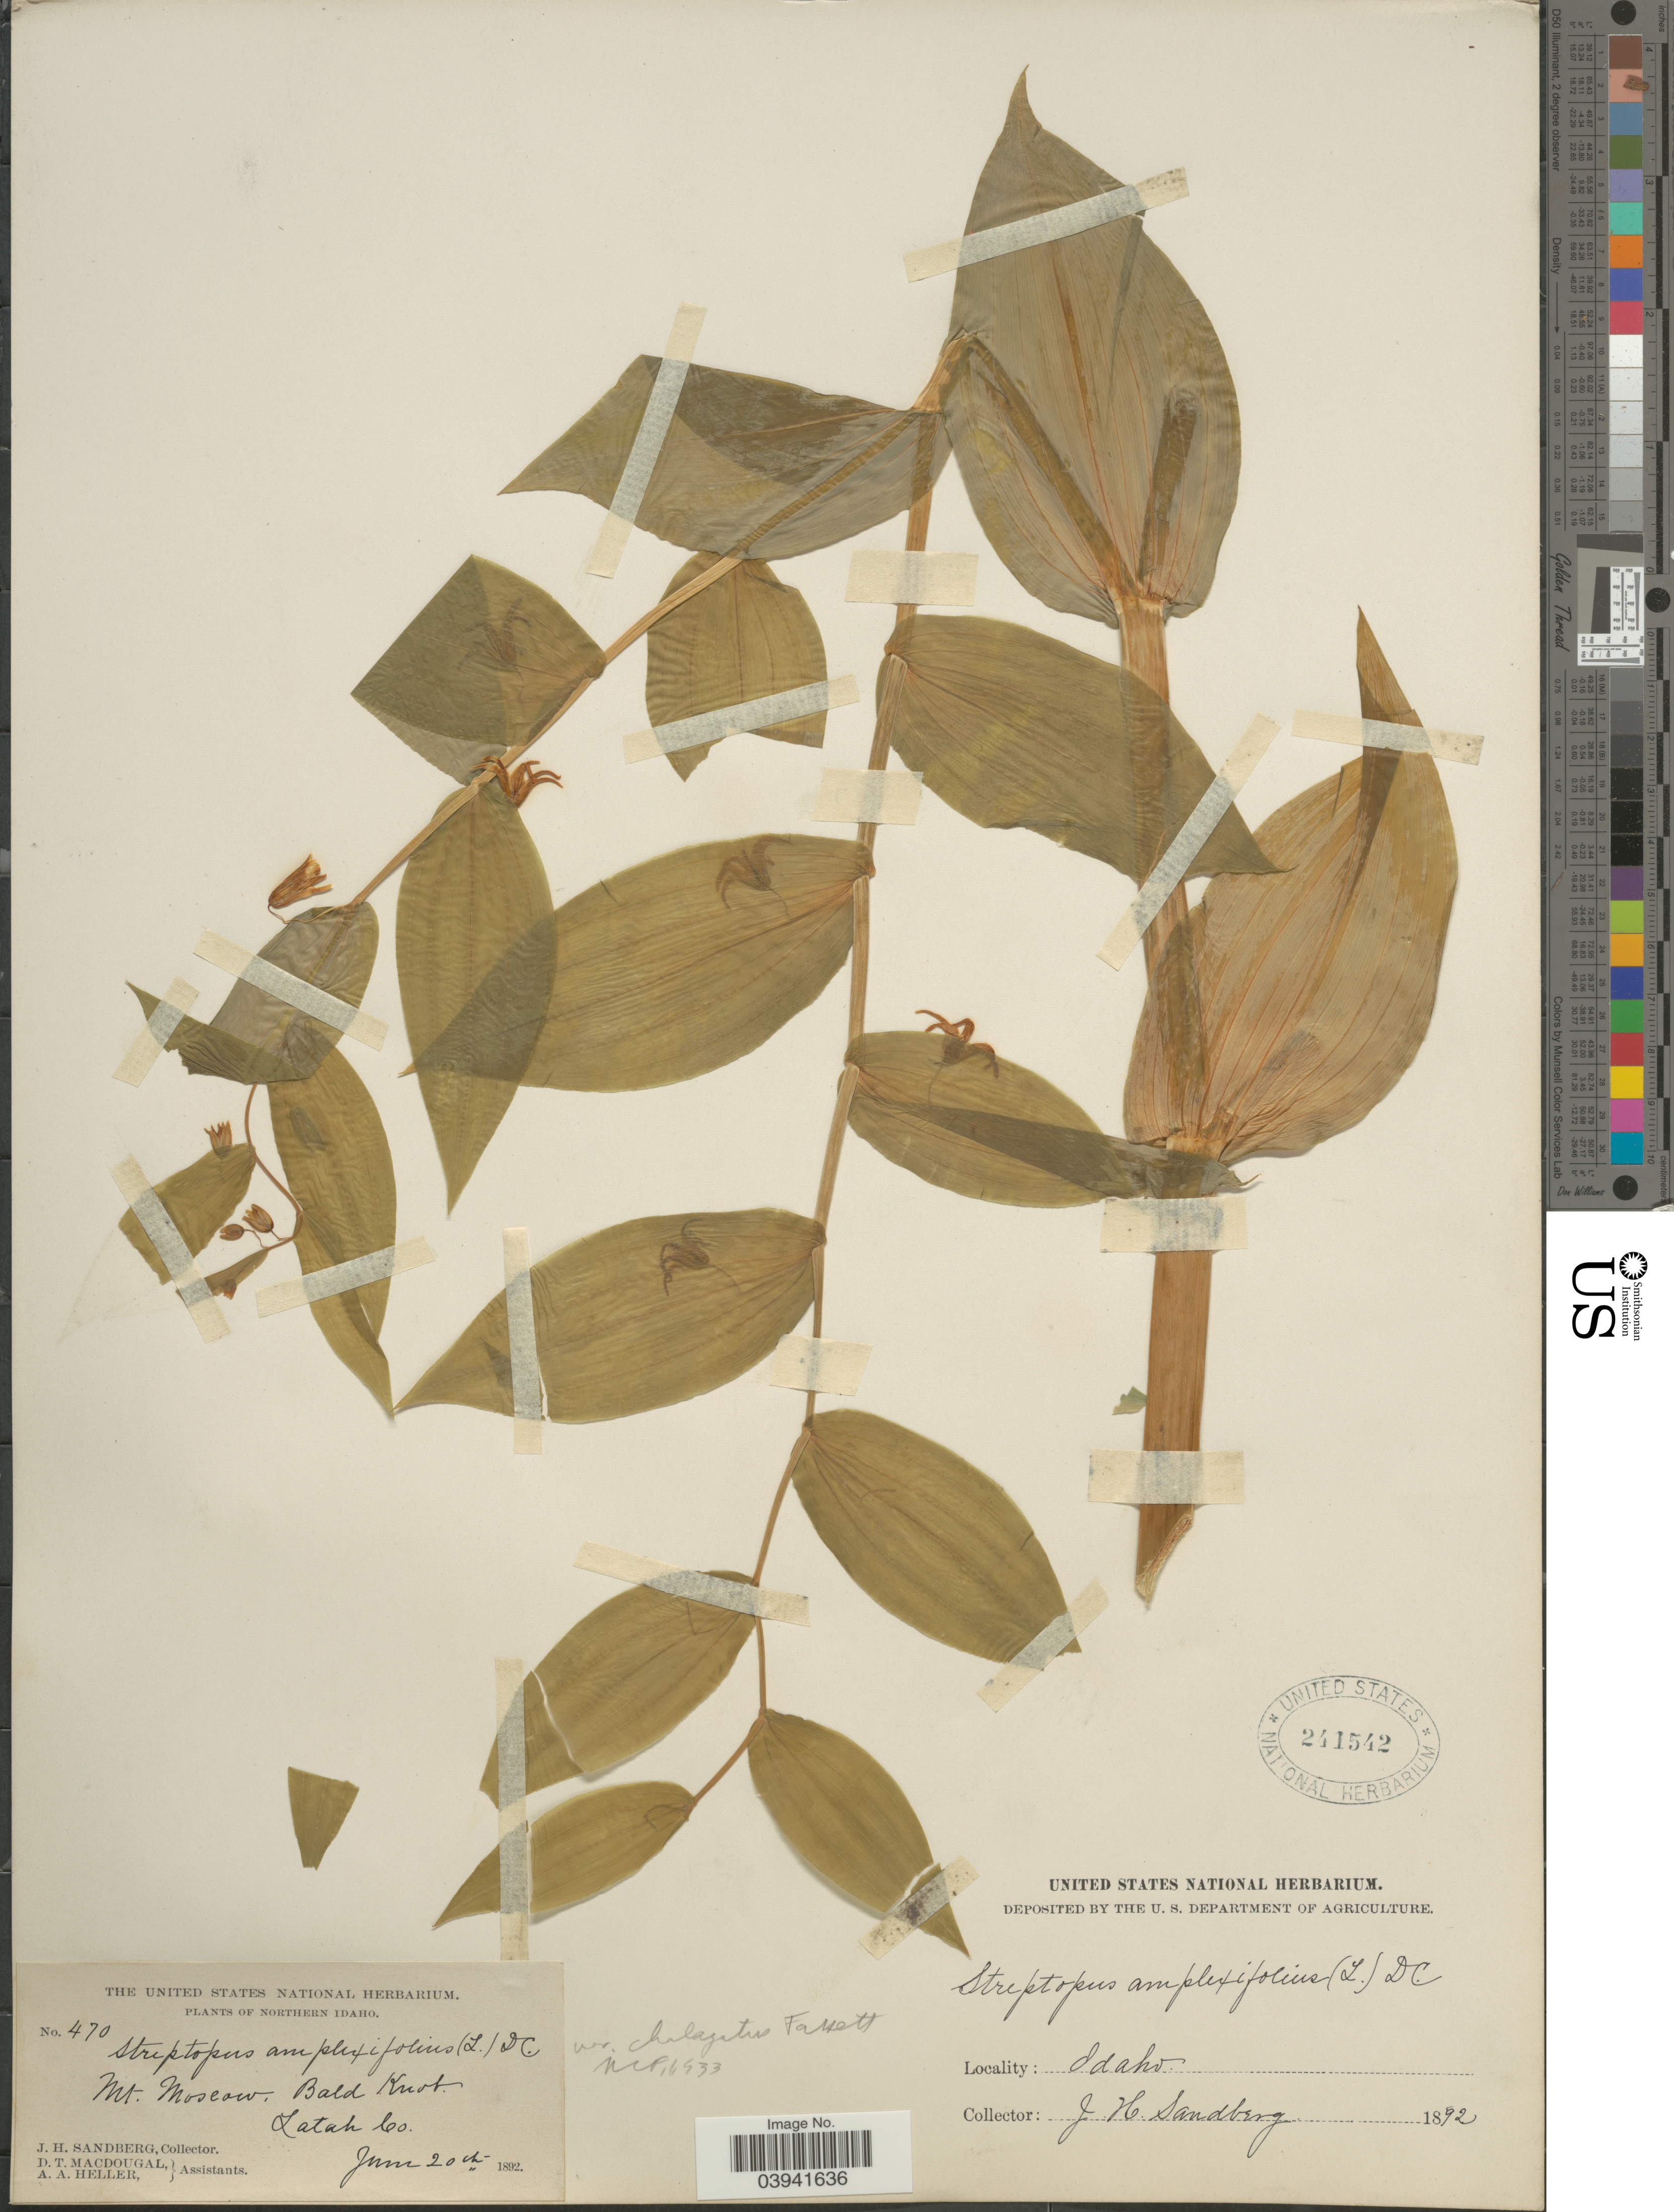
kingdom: Plantae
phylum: Tracheophyta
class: Liliopsida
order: Liliales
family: Liliaceae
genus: Streptopus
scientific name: Streptopus amplexifolius var. chalazatus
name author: Fassett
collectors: J. H. Sandberg, D. T. MacDougal & A. A. Heller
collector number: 470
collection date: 1892-06-20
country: United States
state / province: Idaho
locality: Northern Idaho. Mt. Moscow, Bald Knob. Latah Co.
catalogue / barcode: US 241542